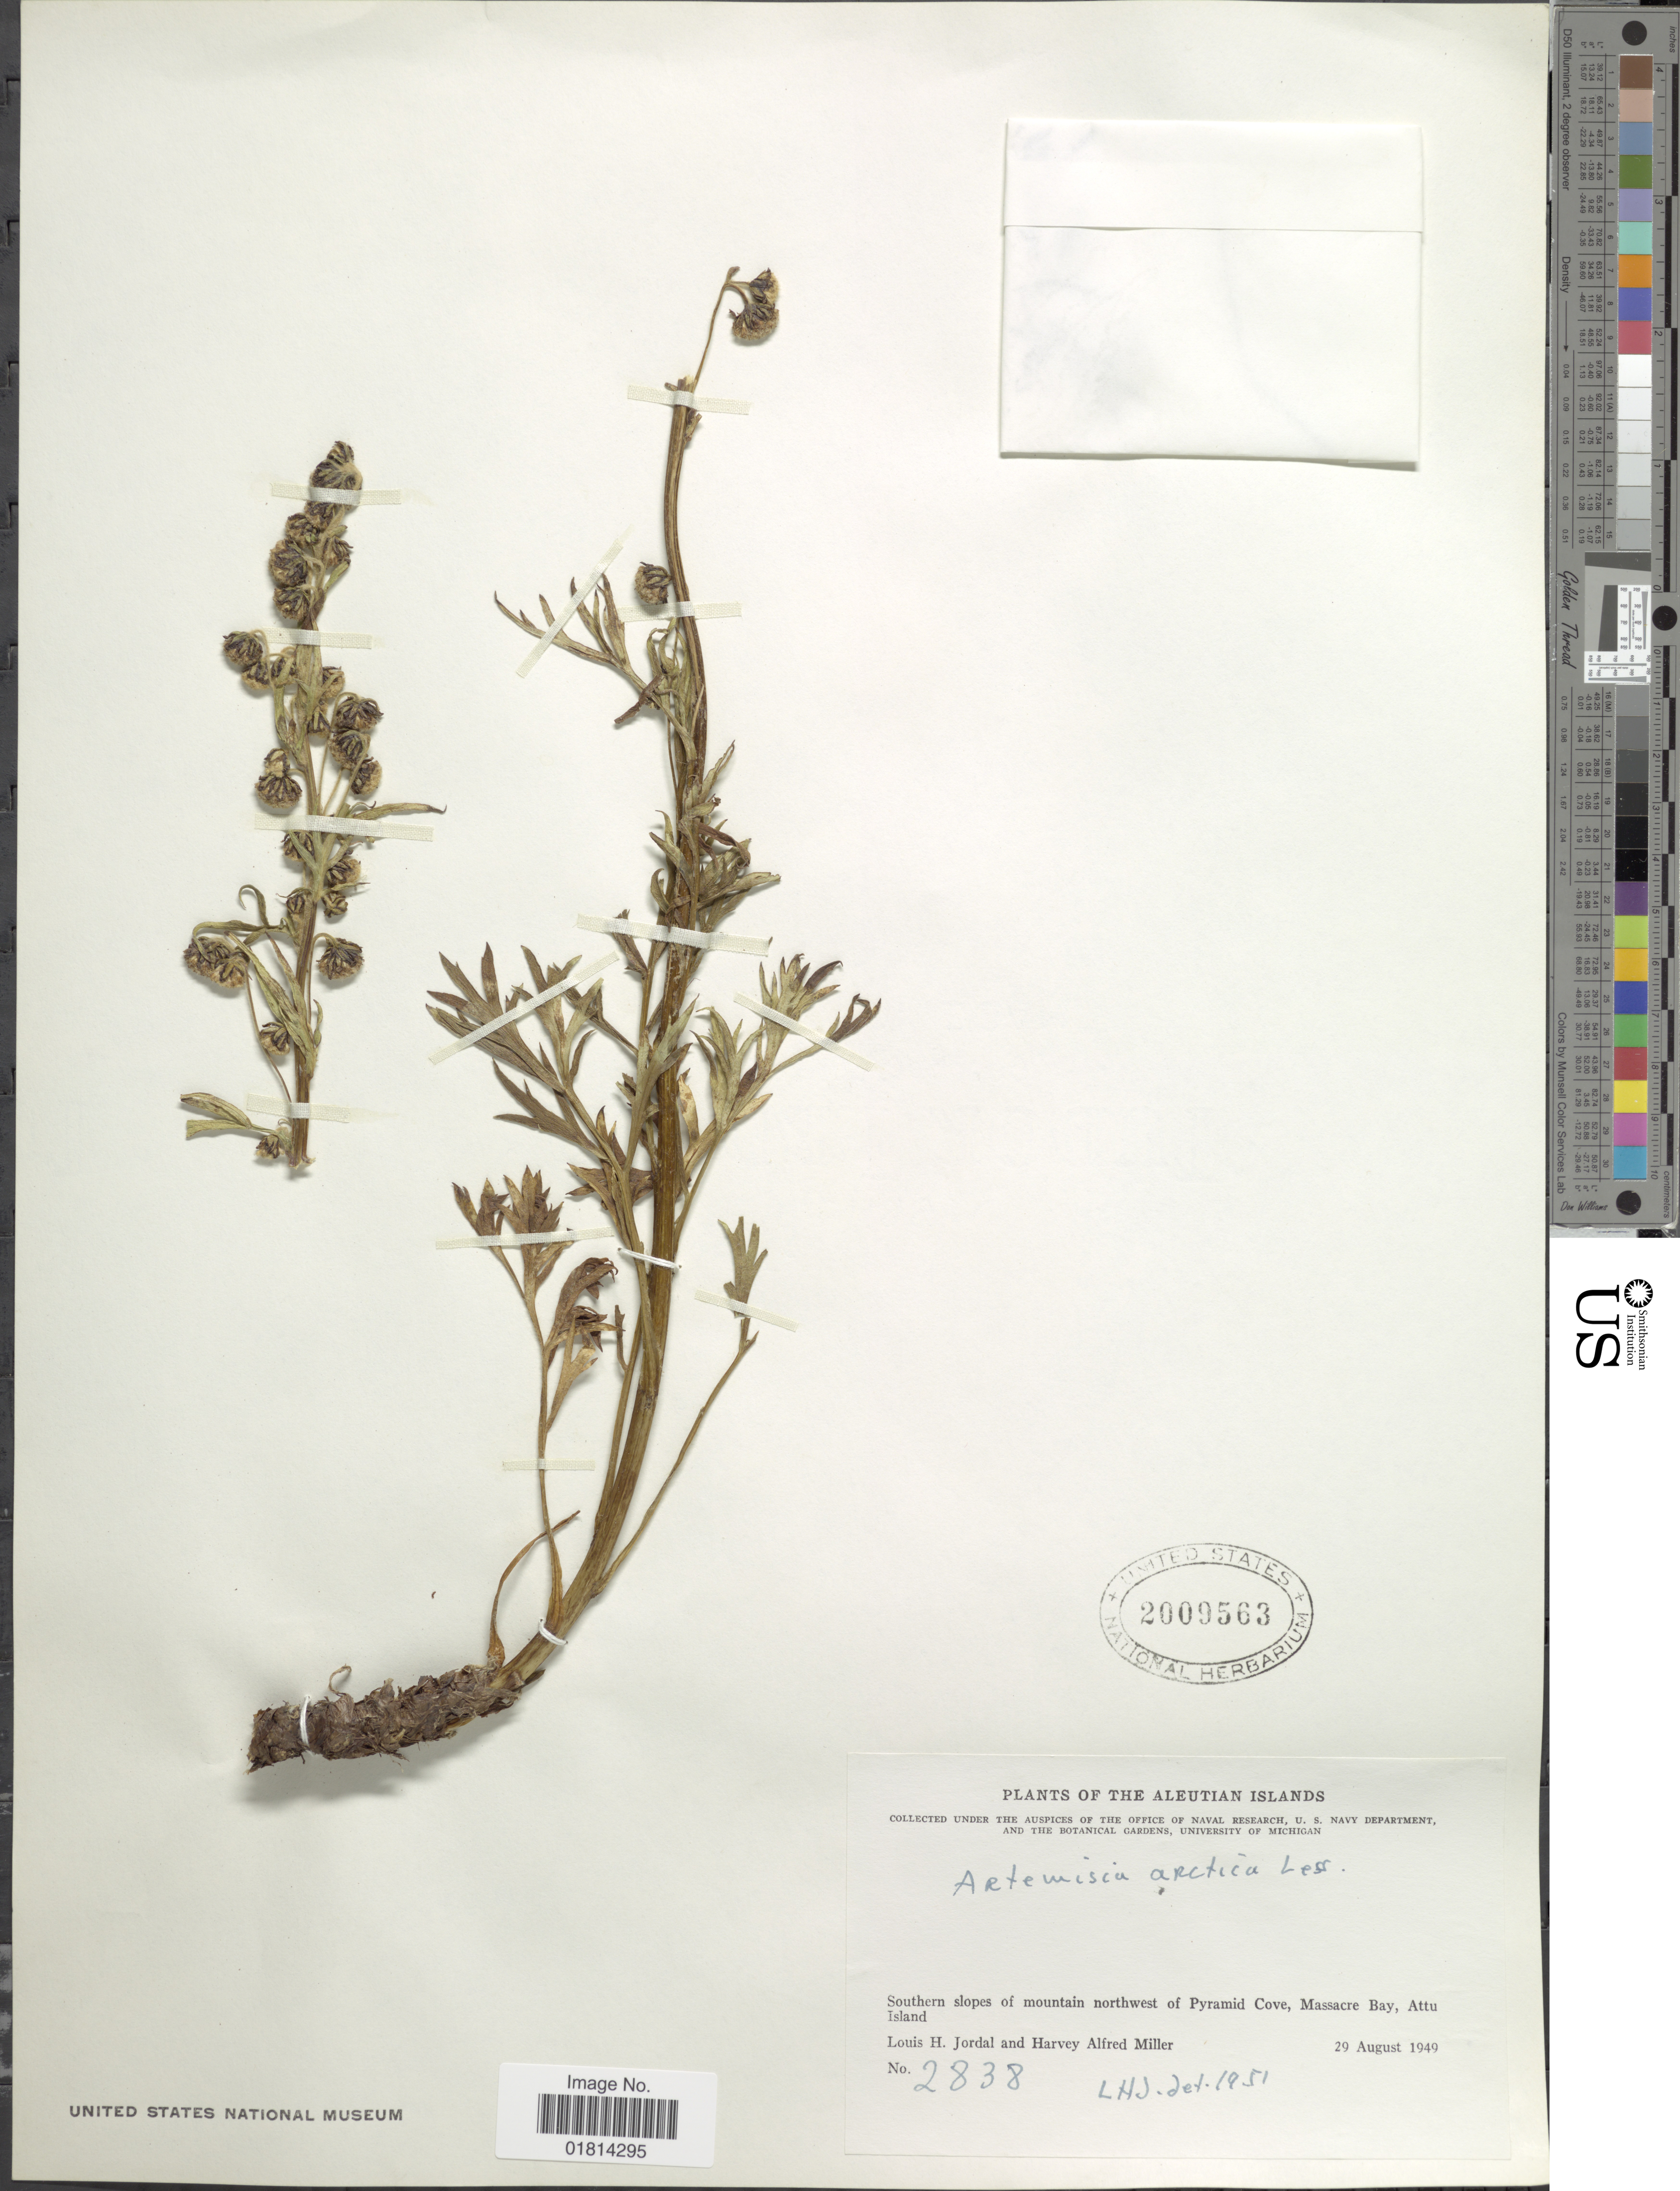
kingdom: Plantae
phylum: Tracheophyta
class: Magnoliopsida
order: Asterales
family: Asteraceae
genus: Artemisia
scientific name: Artemisia arctica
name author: Less.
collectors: L. Jordal & H. A. Miller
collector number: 2838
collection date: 1949-08-29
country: United States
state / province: Alaska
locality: Aleutian Islands. Southern slopes of mountain northwest of Pyramid Cove, Massacre Bay, Attu Island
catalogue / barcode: US 2009563